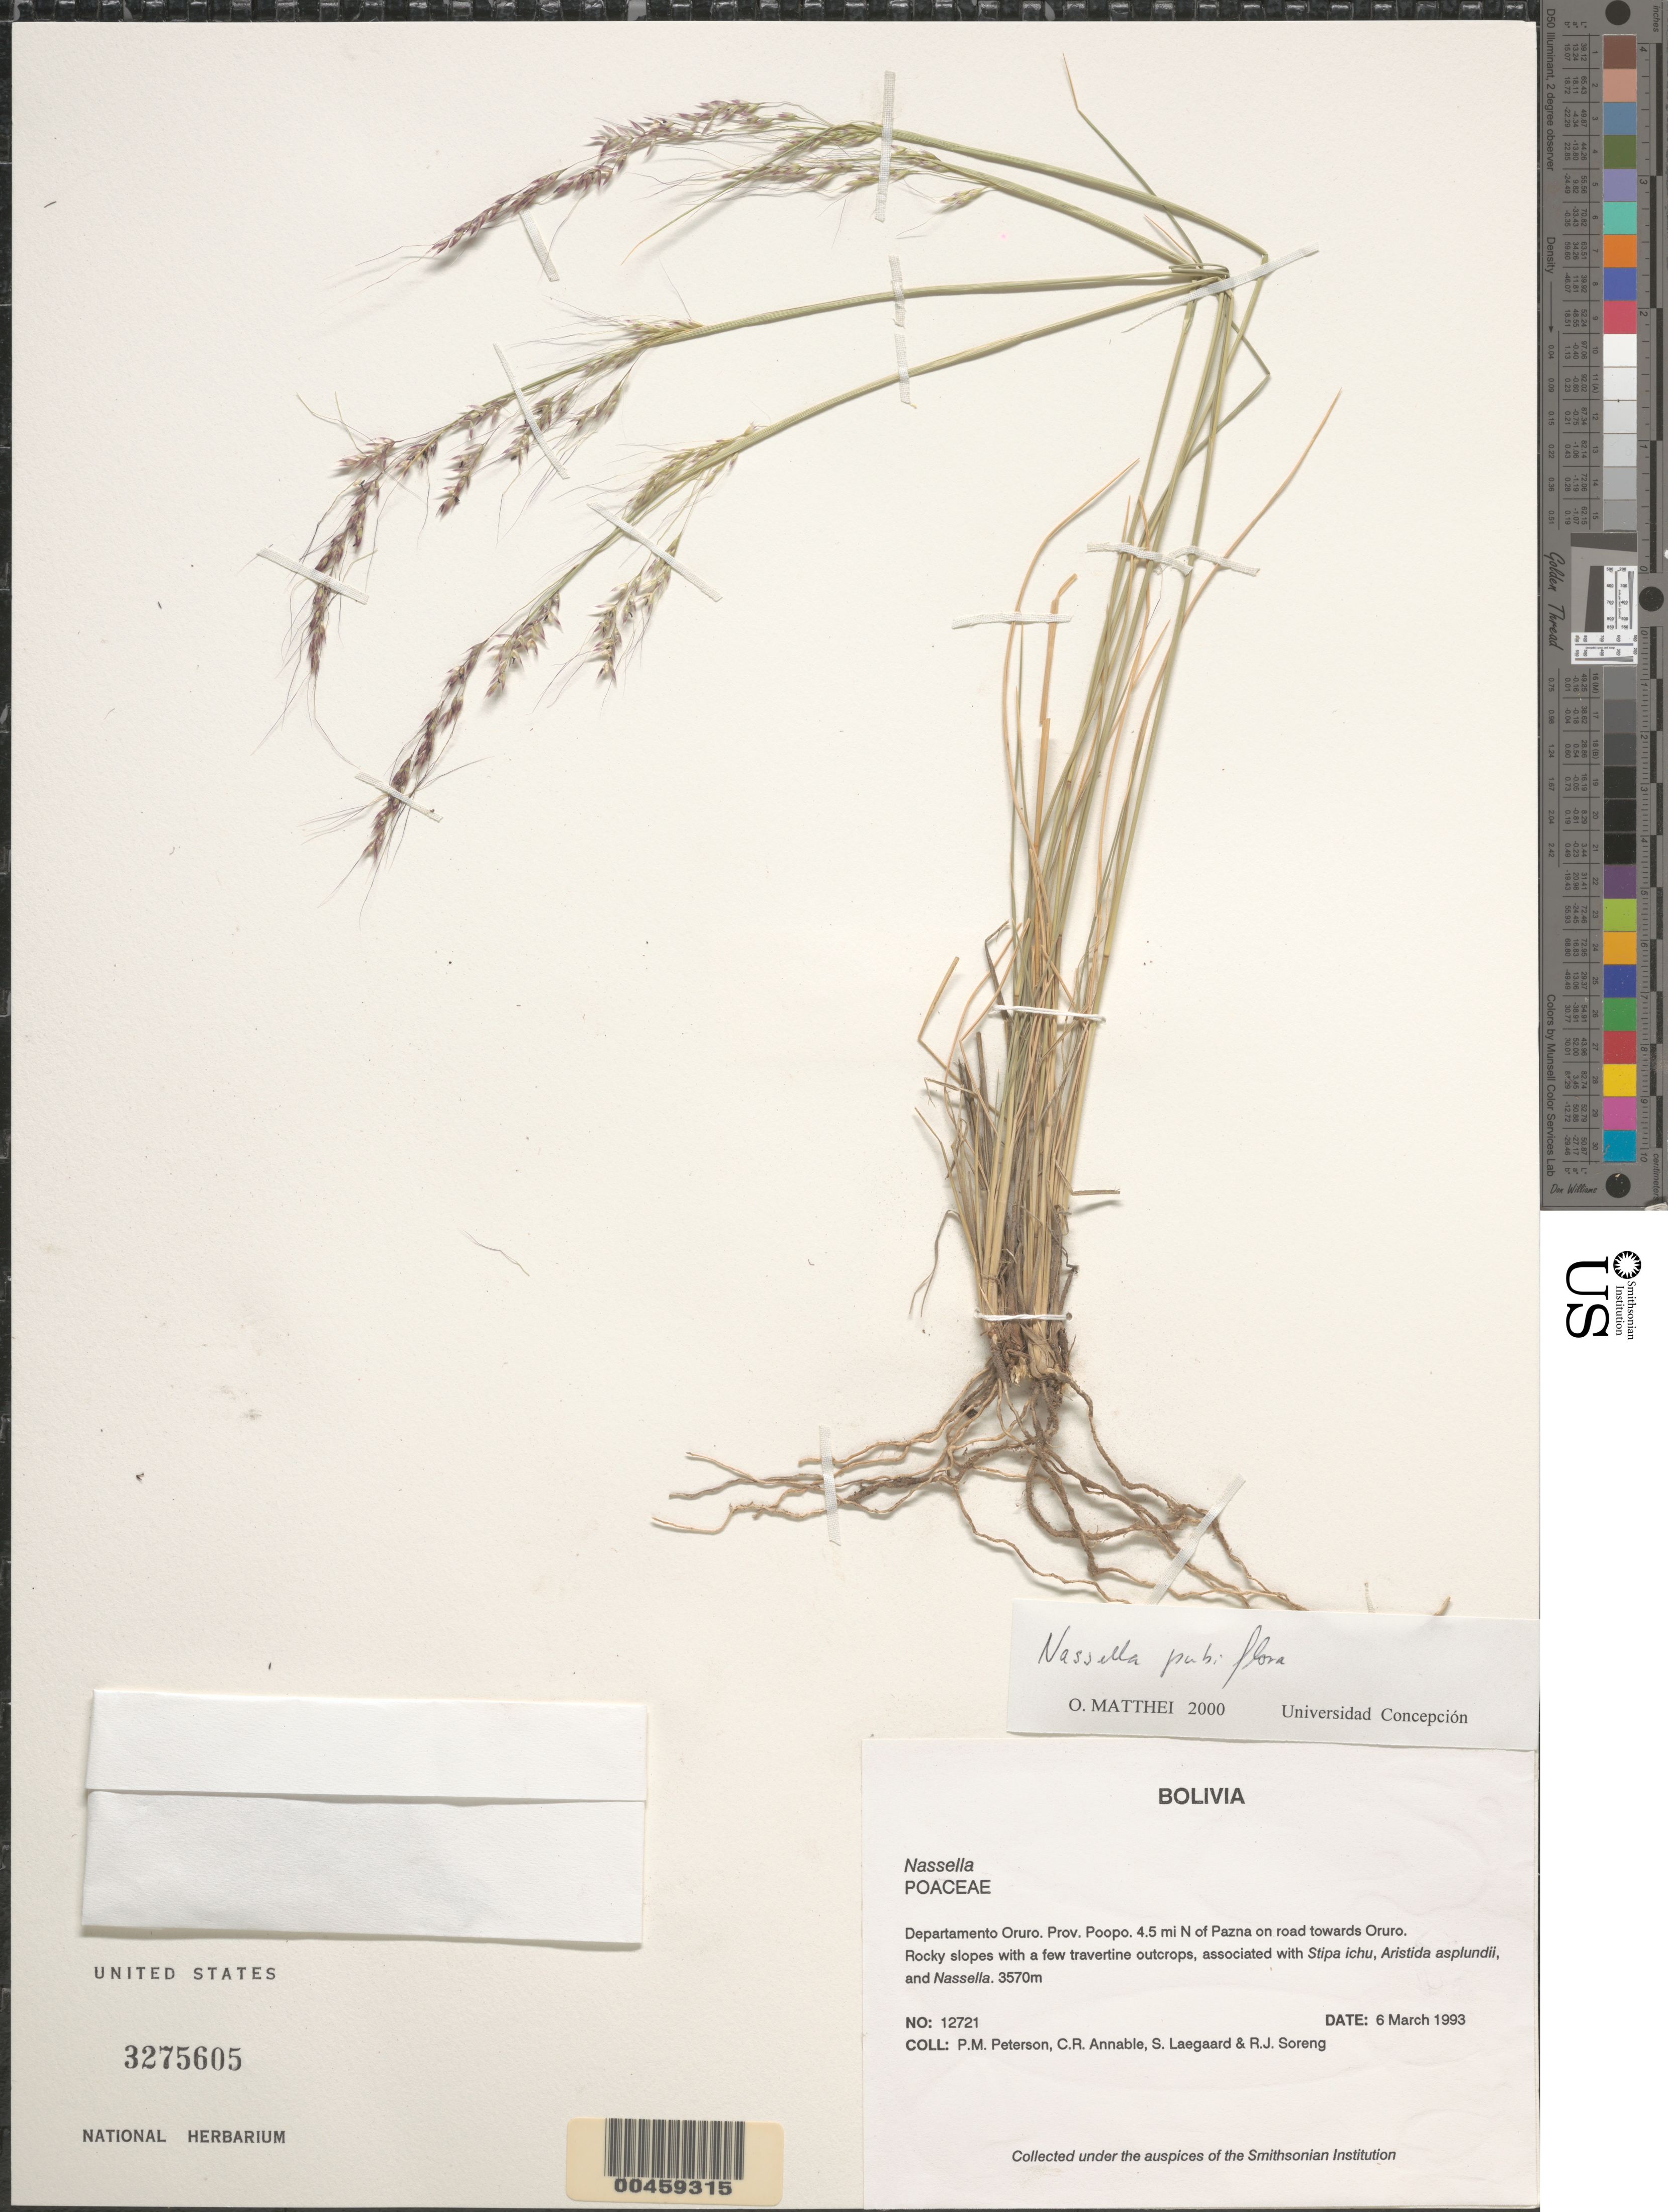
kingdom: Plantae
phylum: Tracheophyta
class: Liliopsida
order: Poales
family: Poaceae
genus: Nassella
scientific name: Nassella sp.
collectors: P. M. Peterson, C. R. Annable, S. Lægaard & R. J. Soreng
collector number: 12721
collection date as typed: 06 Mar 1993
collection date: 1993-03-06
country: Bolivia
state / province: Oruro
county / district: Poopó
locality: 4.5 mi N of Pazna on road towards Oruro.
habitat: Rocky slopes with a few travertine outcrops, associated with Stipa ichu, Aristida asplundii, and Nassella.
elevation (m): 3570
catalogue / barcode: US 3275605